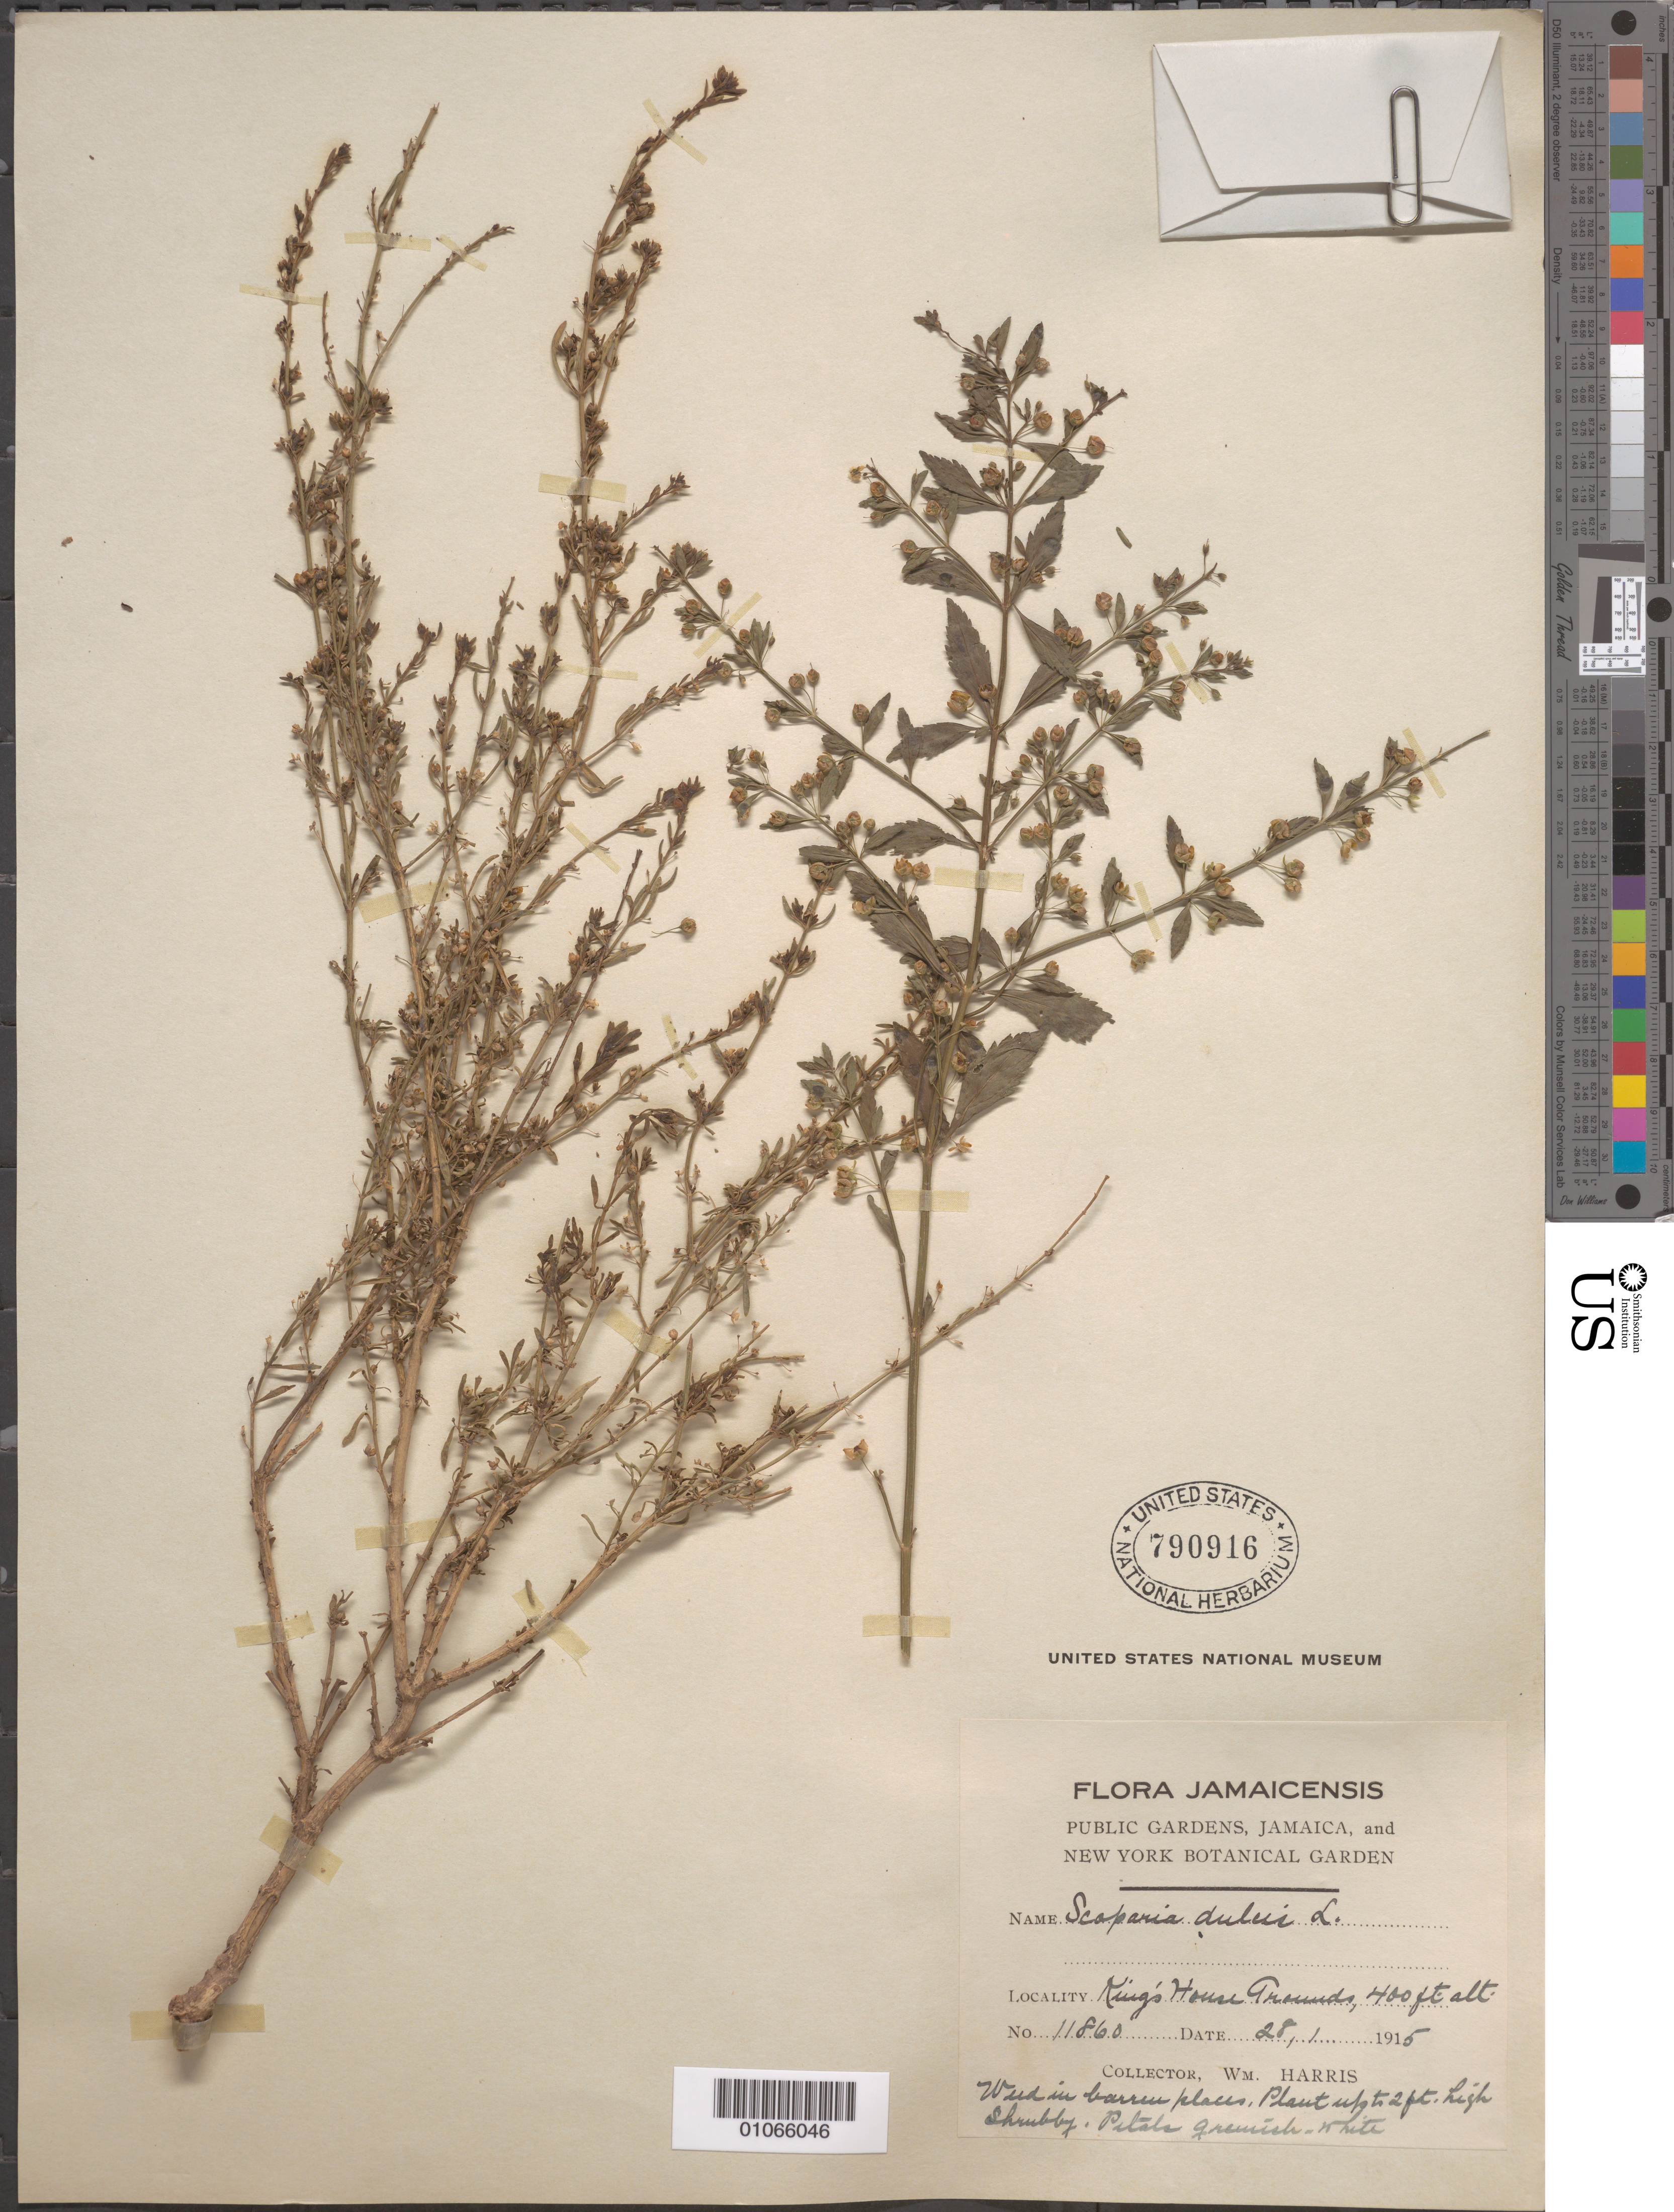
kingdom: Plantae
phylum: Tracheophyta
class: Magnoliopsida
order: Lamiales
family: Plantaginaceae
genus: Scoparia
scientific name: Scoparia dulcis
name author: L.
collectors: W. Harris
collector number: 11860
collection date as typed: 28 Jan 1915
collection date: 1915-01-28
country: Jamaica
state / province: Saint Catherine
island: Jamaica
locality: King's House Grounds.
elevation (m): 122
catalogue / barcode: US 790916